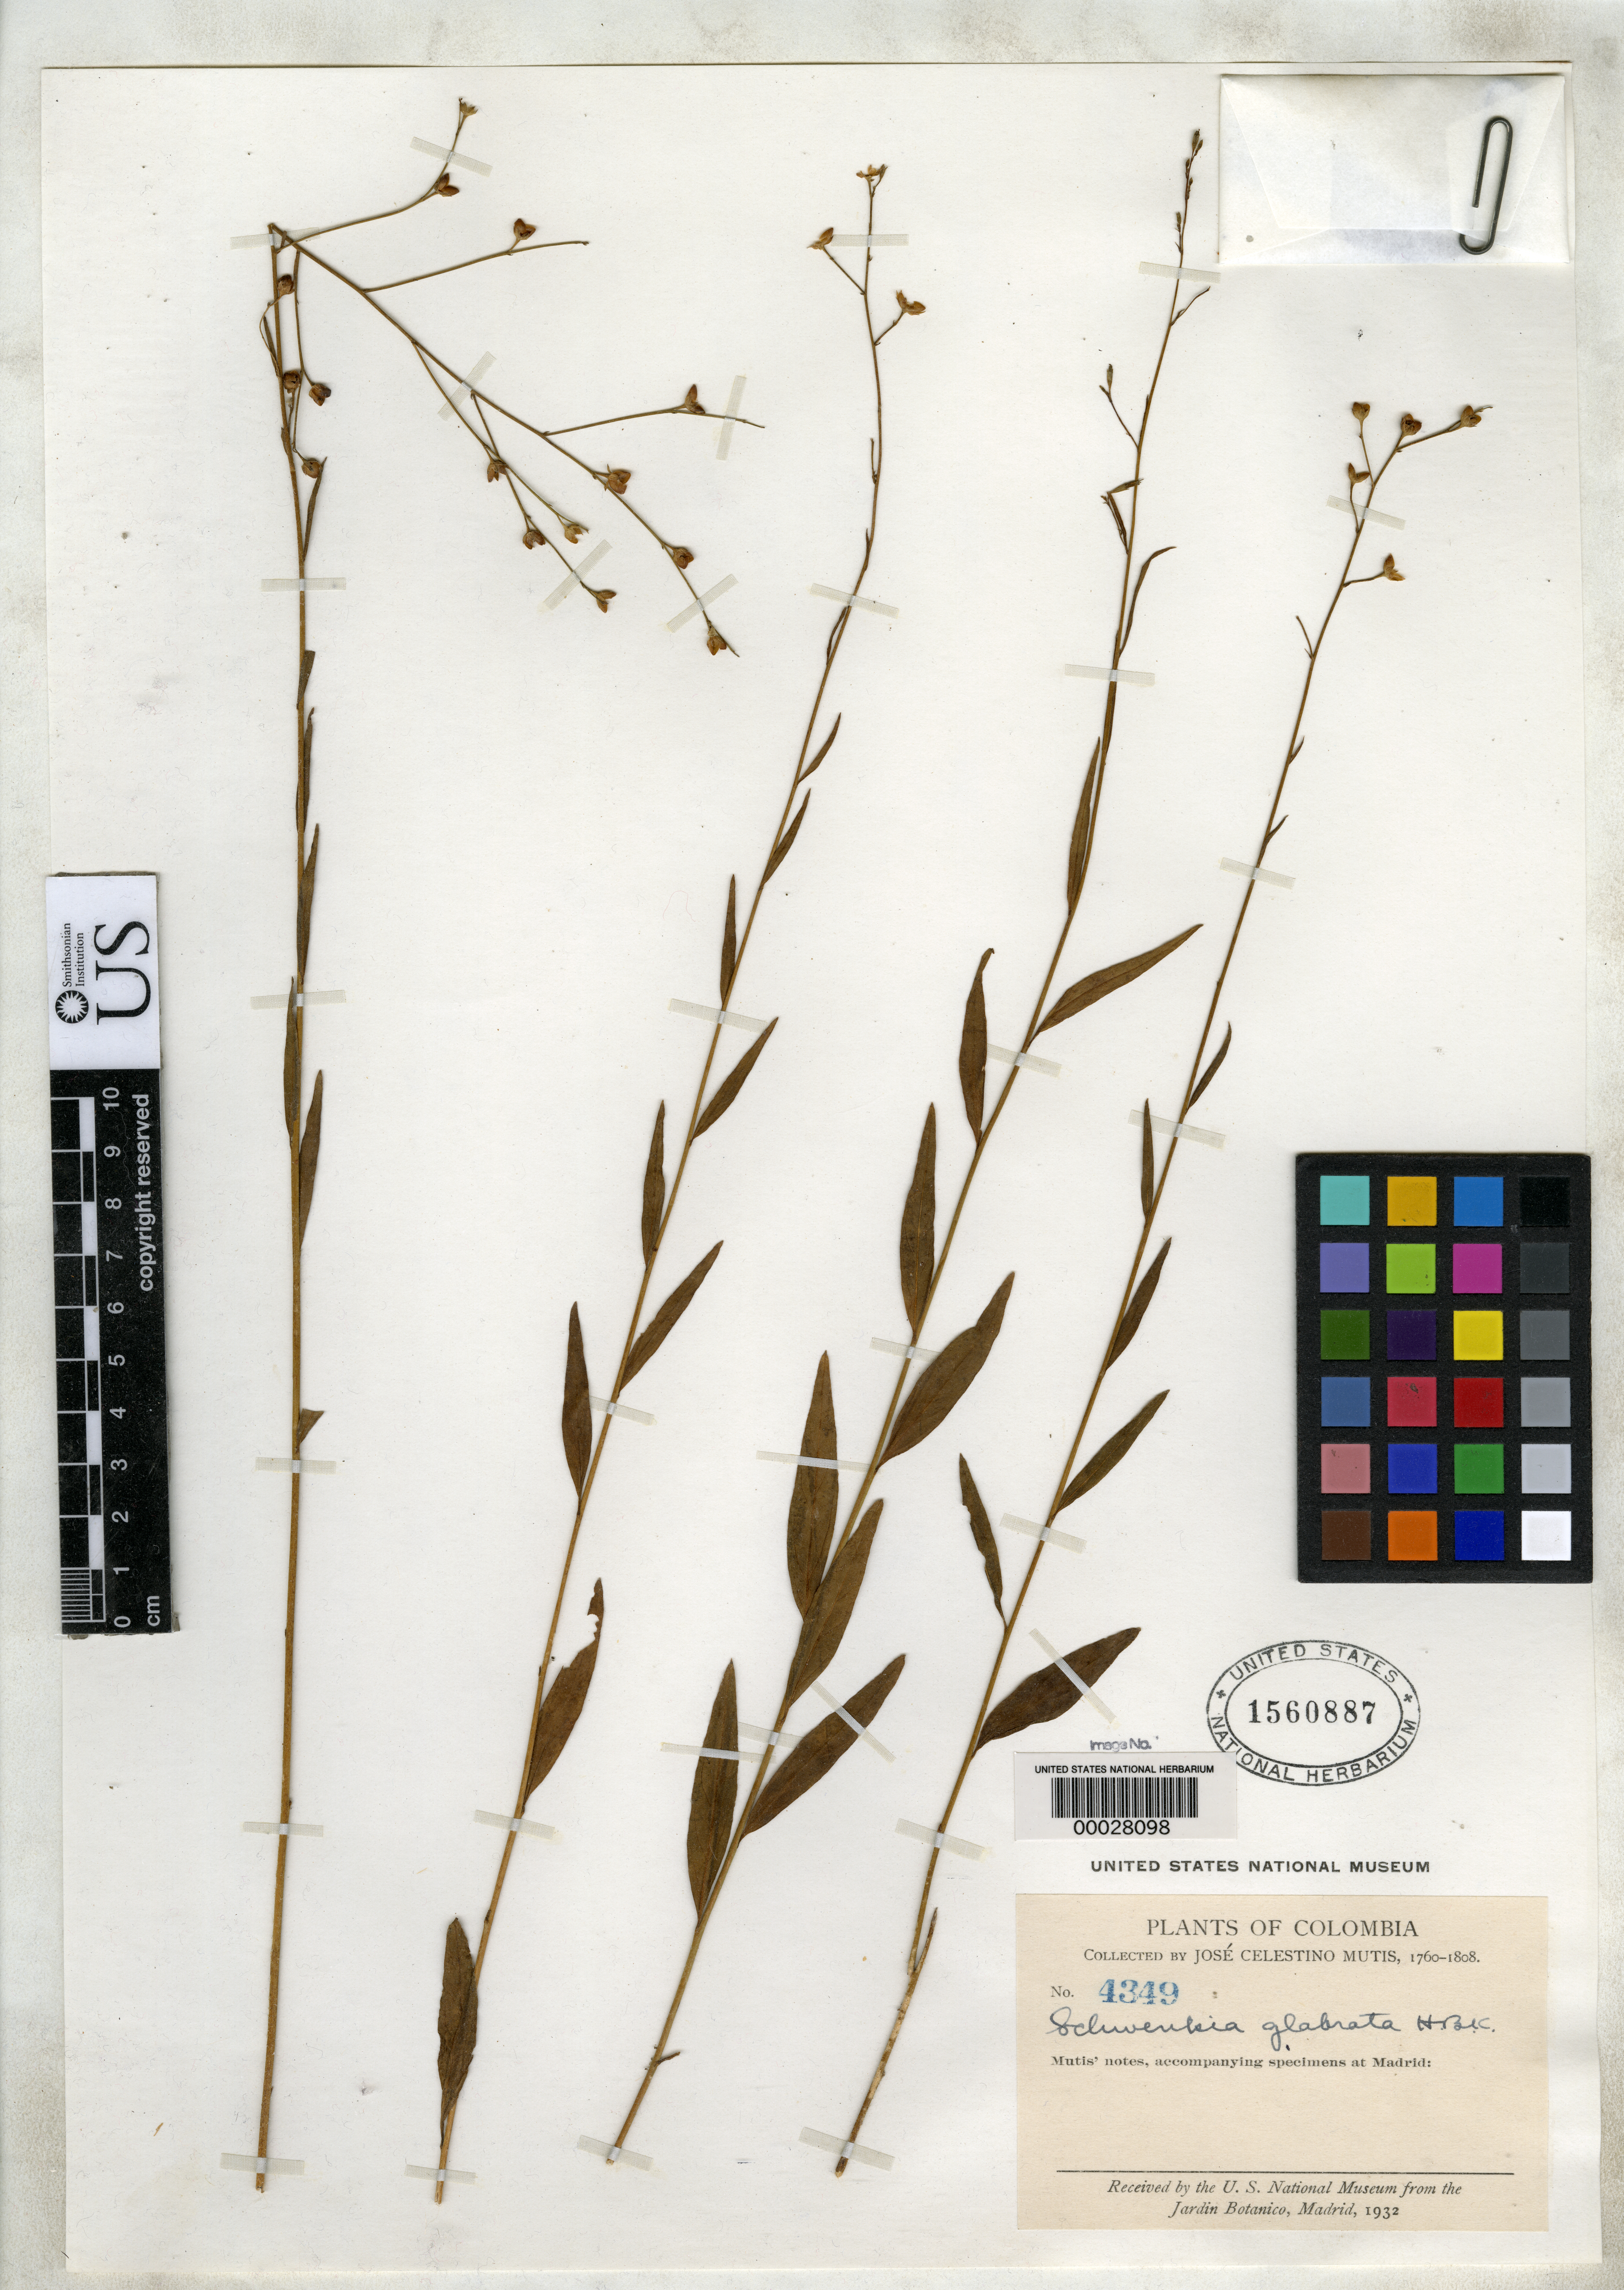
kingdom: Plantae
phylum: Tracheophyta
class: Magnoliopsida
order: Solanales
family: Solanaceae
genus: Schwenckia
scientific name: Schwenckia glabrata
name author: Kunth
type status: Type Collection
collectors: J. C. B. Mutis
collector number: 4349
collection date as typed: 1760 to -- --- 1808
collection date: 1760/1808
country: Colombia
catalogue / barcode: US 1560887